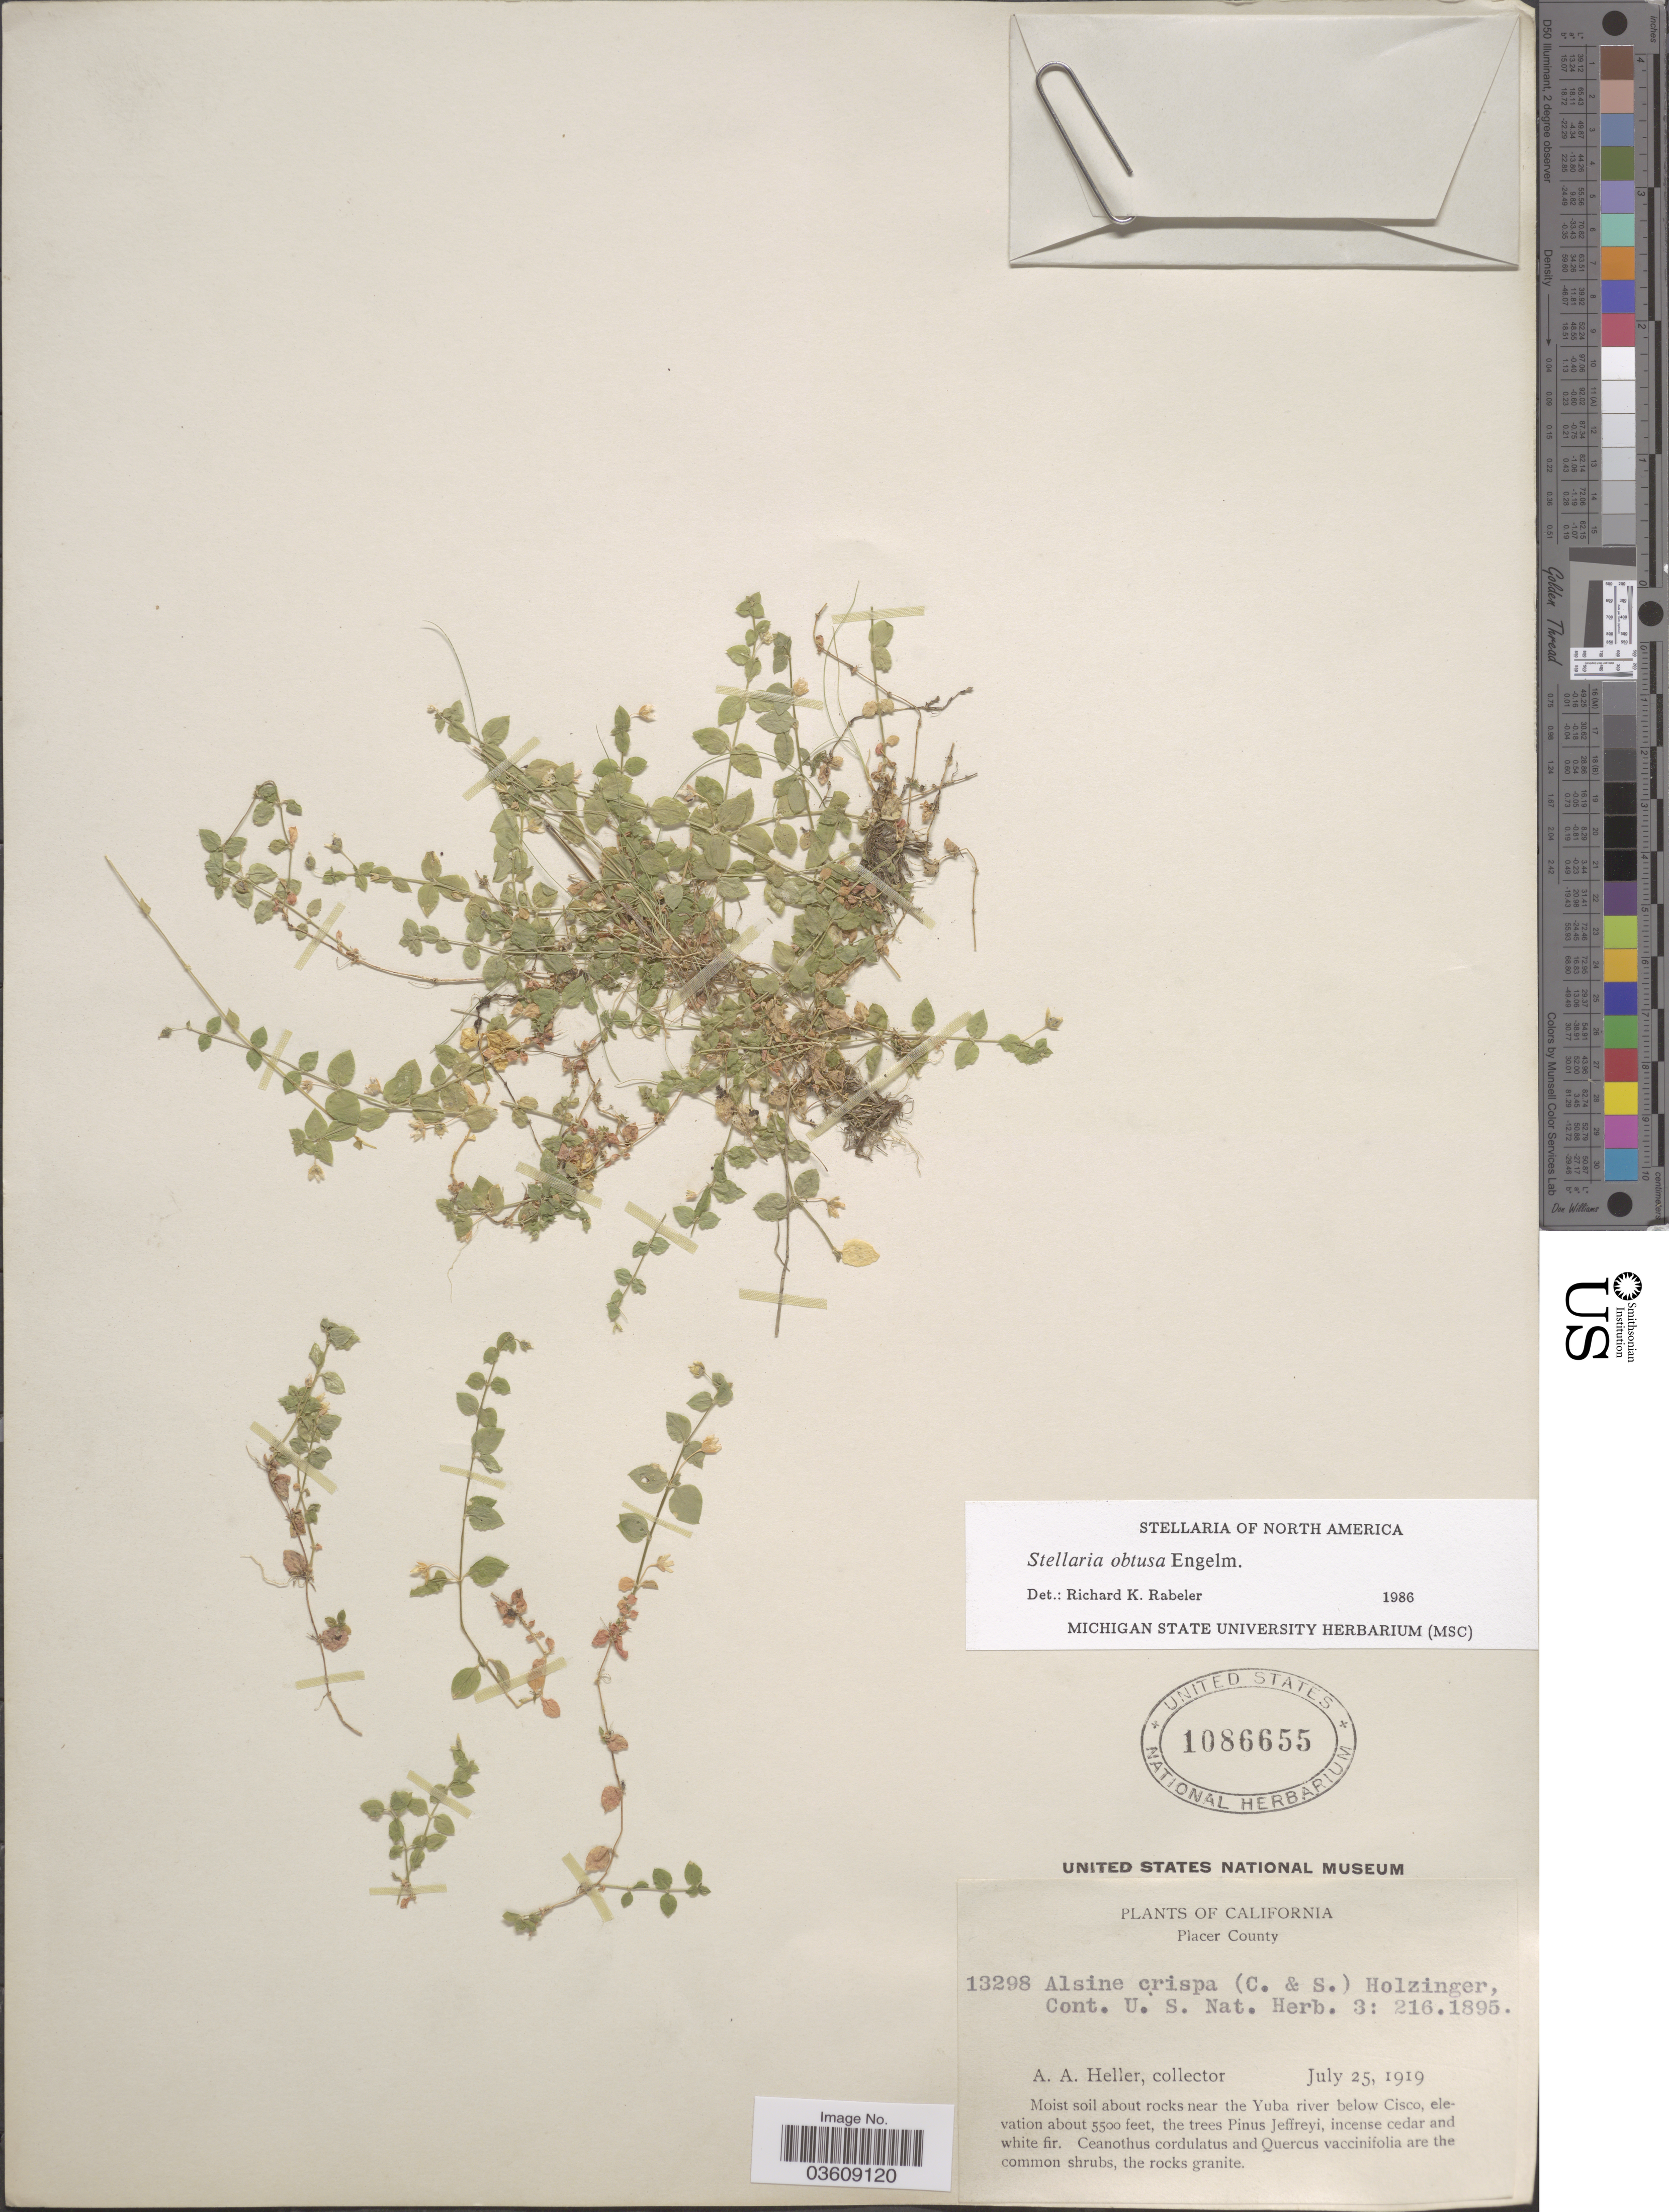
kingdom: Plantae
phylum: Tracheophyta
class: Magnoliopsida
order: Caryophyllales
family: Caryophyllaceae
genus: Engellaria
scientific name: Engellaria obtusa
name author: (Engelm.) Iamonico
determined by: U.S. National Herbarium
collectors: A. A. Heller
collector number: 13298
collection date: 1919-07-25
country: United States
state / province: California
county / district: Placer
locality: Placer County. Near the Yuba river below Cisco.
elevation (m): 1676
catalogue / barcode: US 1086655